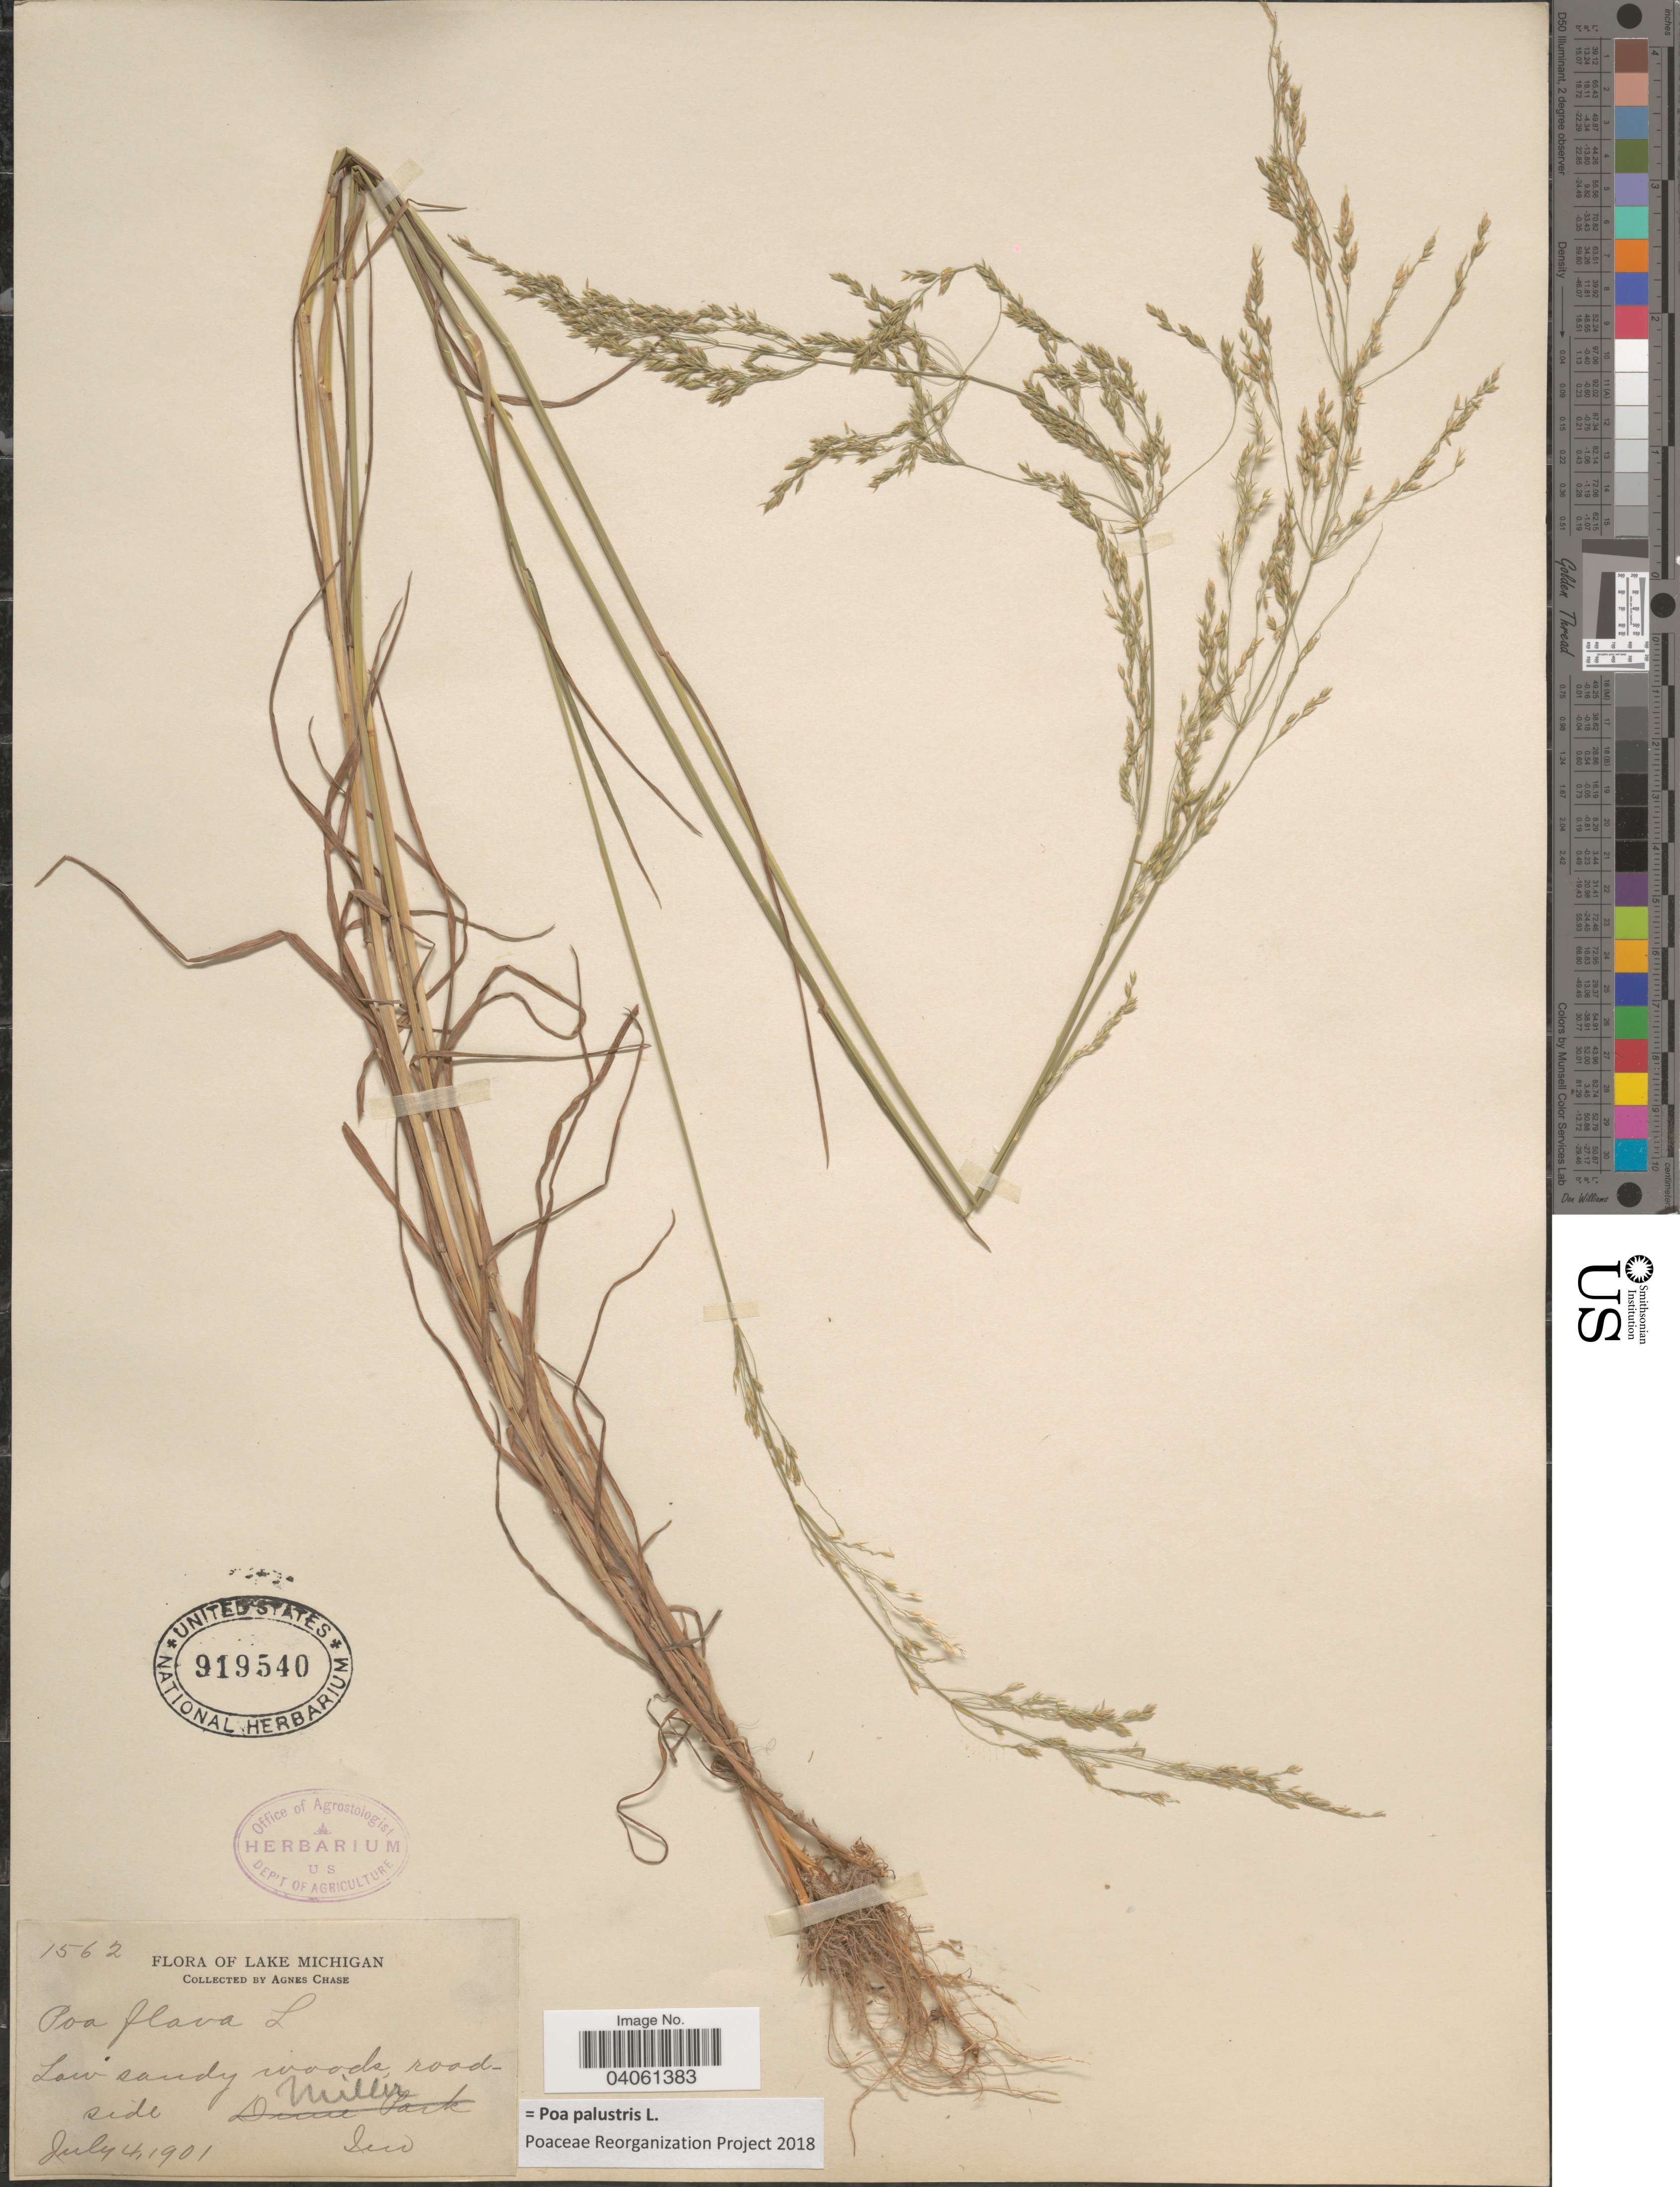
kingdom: Plantae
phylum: Tracheophyta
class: Liliopsida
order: Poales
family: Poaceae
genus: Poa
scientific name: Poa palustris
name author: L.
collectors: A. Chase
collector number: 1562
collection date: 1901-07-04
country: United States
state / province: Indiana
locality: Lake Michigan. Low sandy woods, roadside Miller.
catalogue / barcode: US 919540